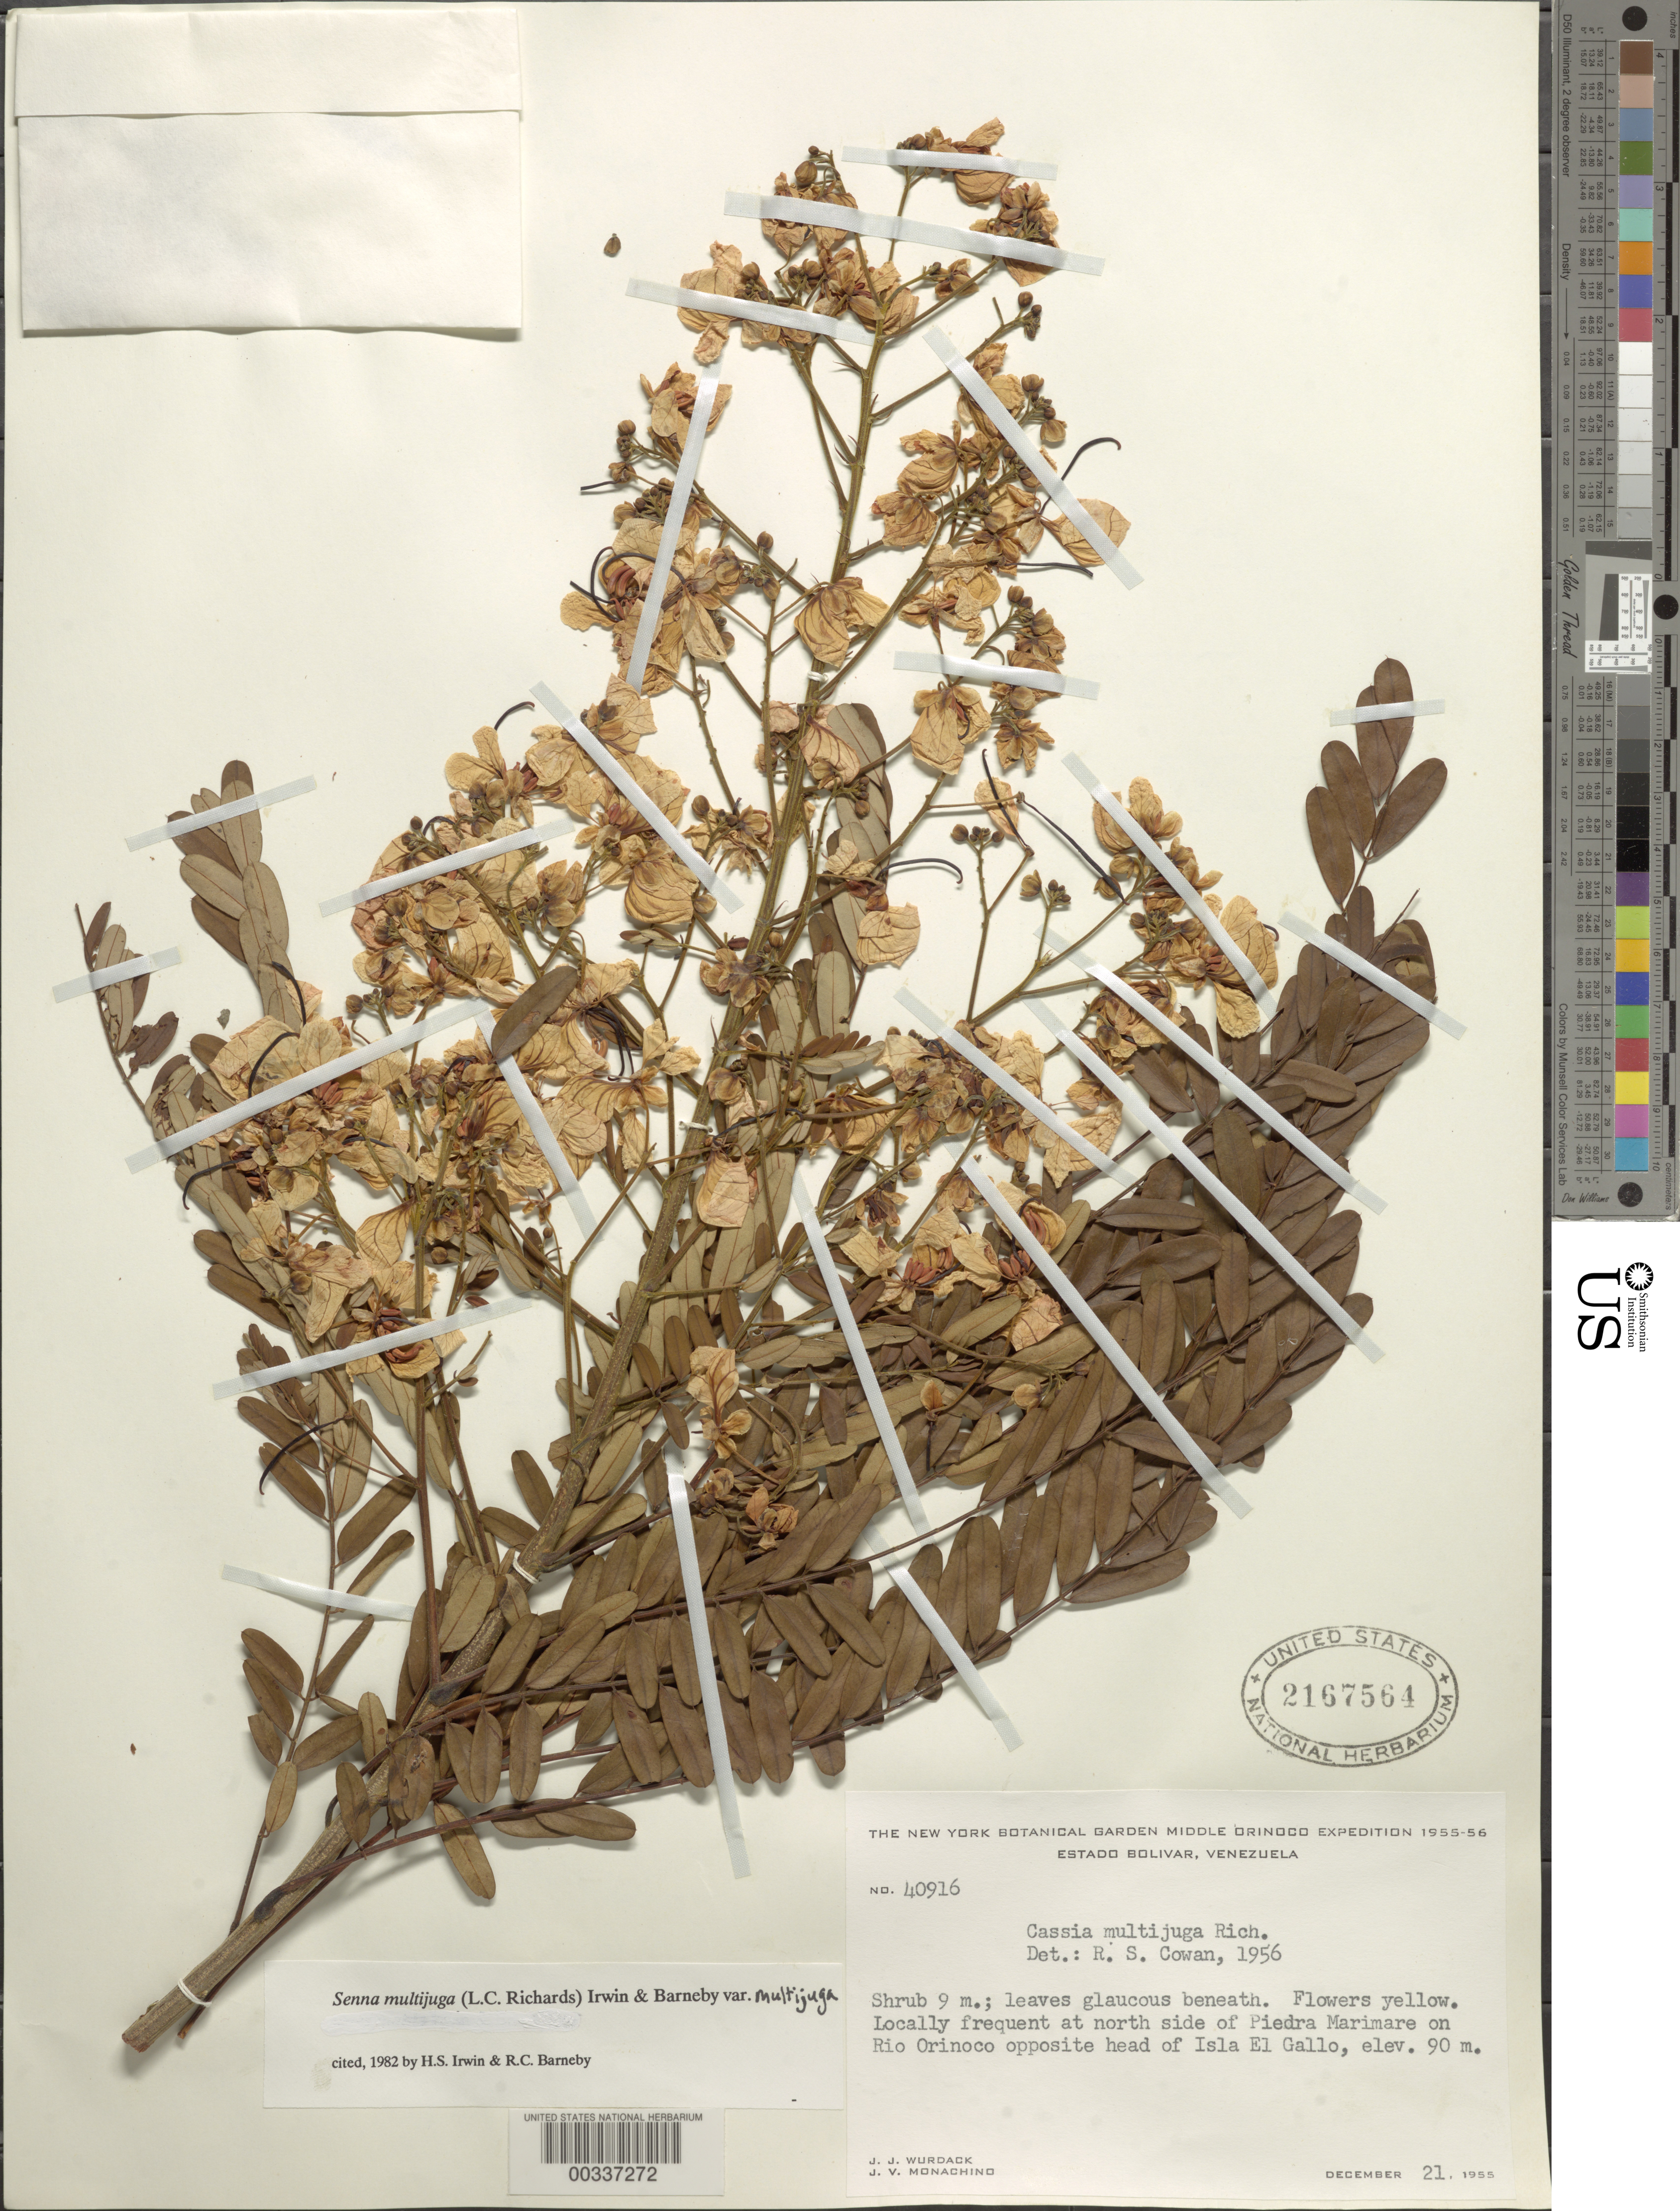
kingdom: Plantae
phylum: Tracheophyta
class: Magnoliopsida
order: Fabales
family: Fabaceae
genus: Senna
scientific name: Senna multijuga var. multijuga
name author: (Rich.) H.S. Irwin & Barneby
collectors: J. J. Wurdack & J. V. Monachino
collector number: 40916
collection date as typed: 21 Dec 1955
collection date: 1955-12-21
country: Venezuela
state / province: Bolivar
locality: N side of piedra marimare on rio orinoco opposite head of isla el gallo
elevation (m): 90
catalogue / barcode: US 2167564